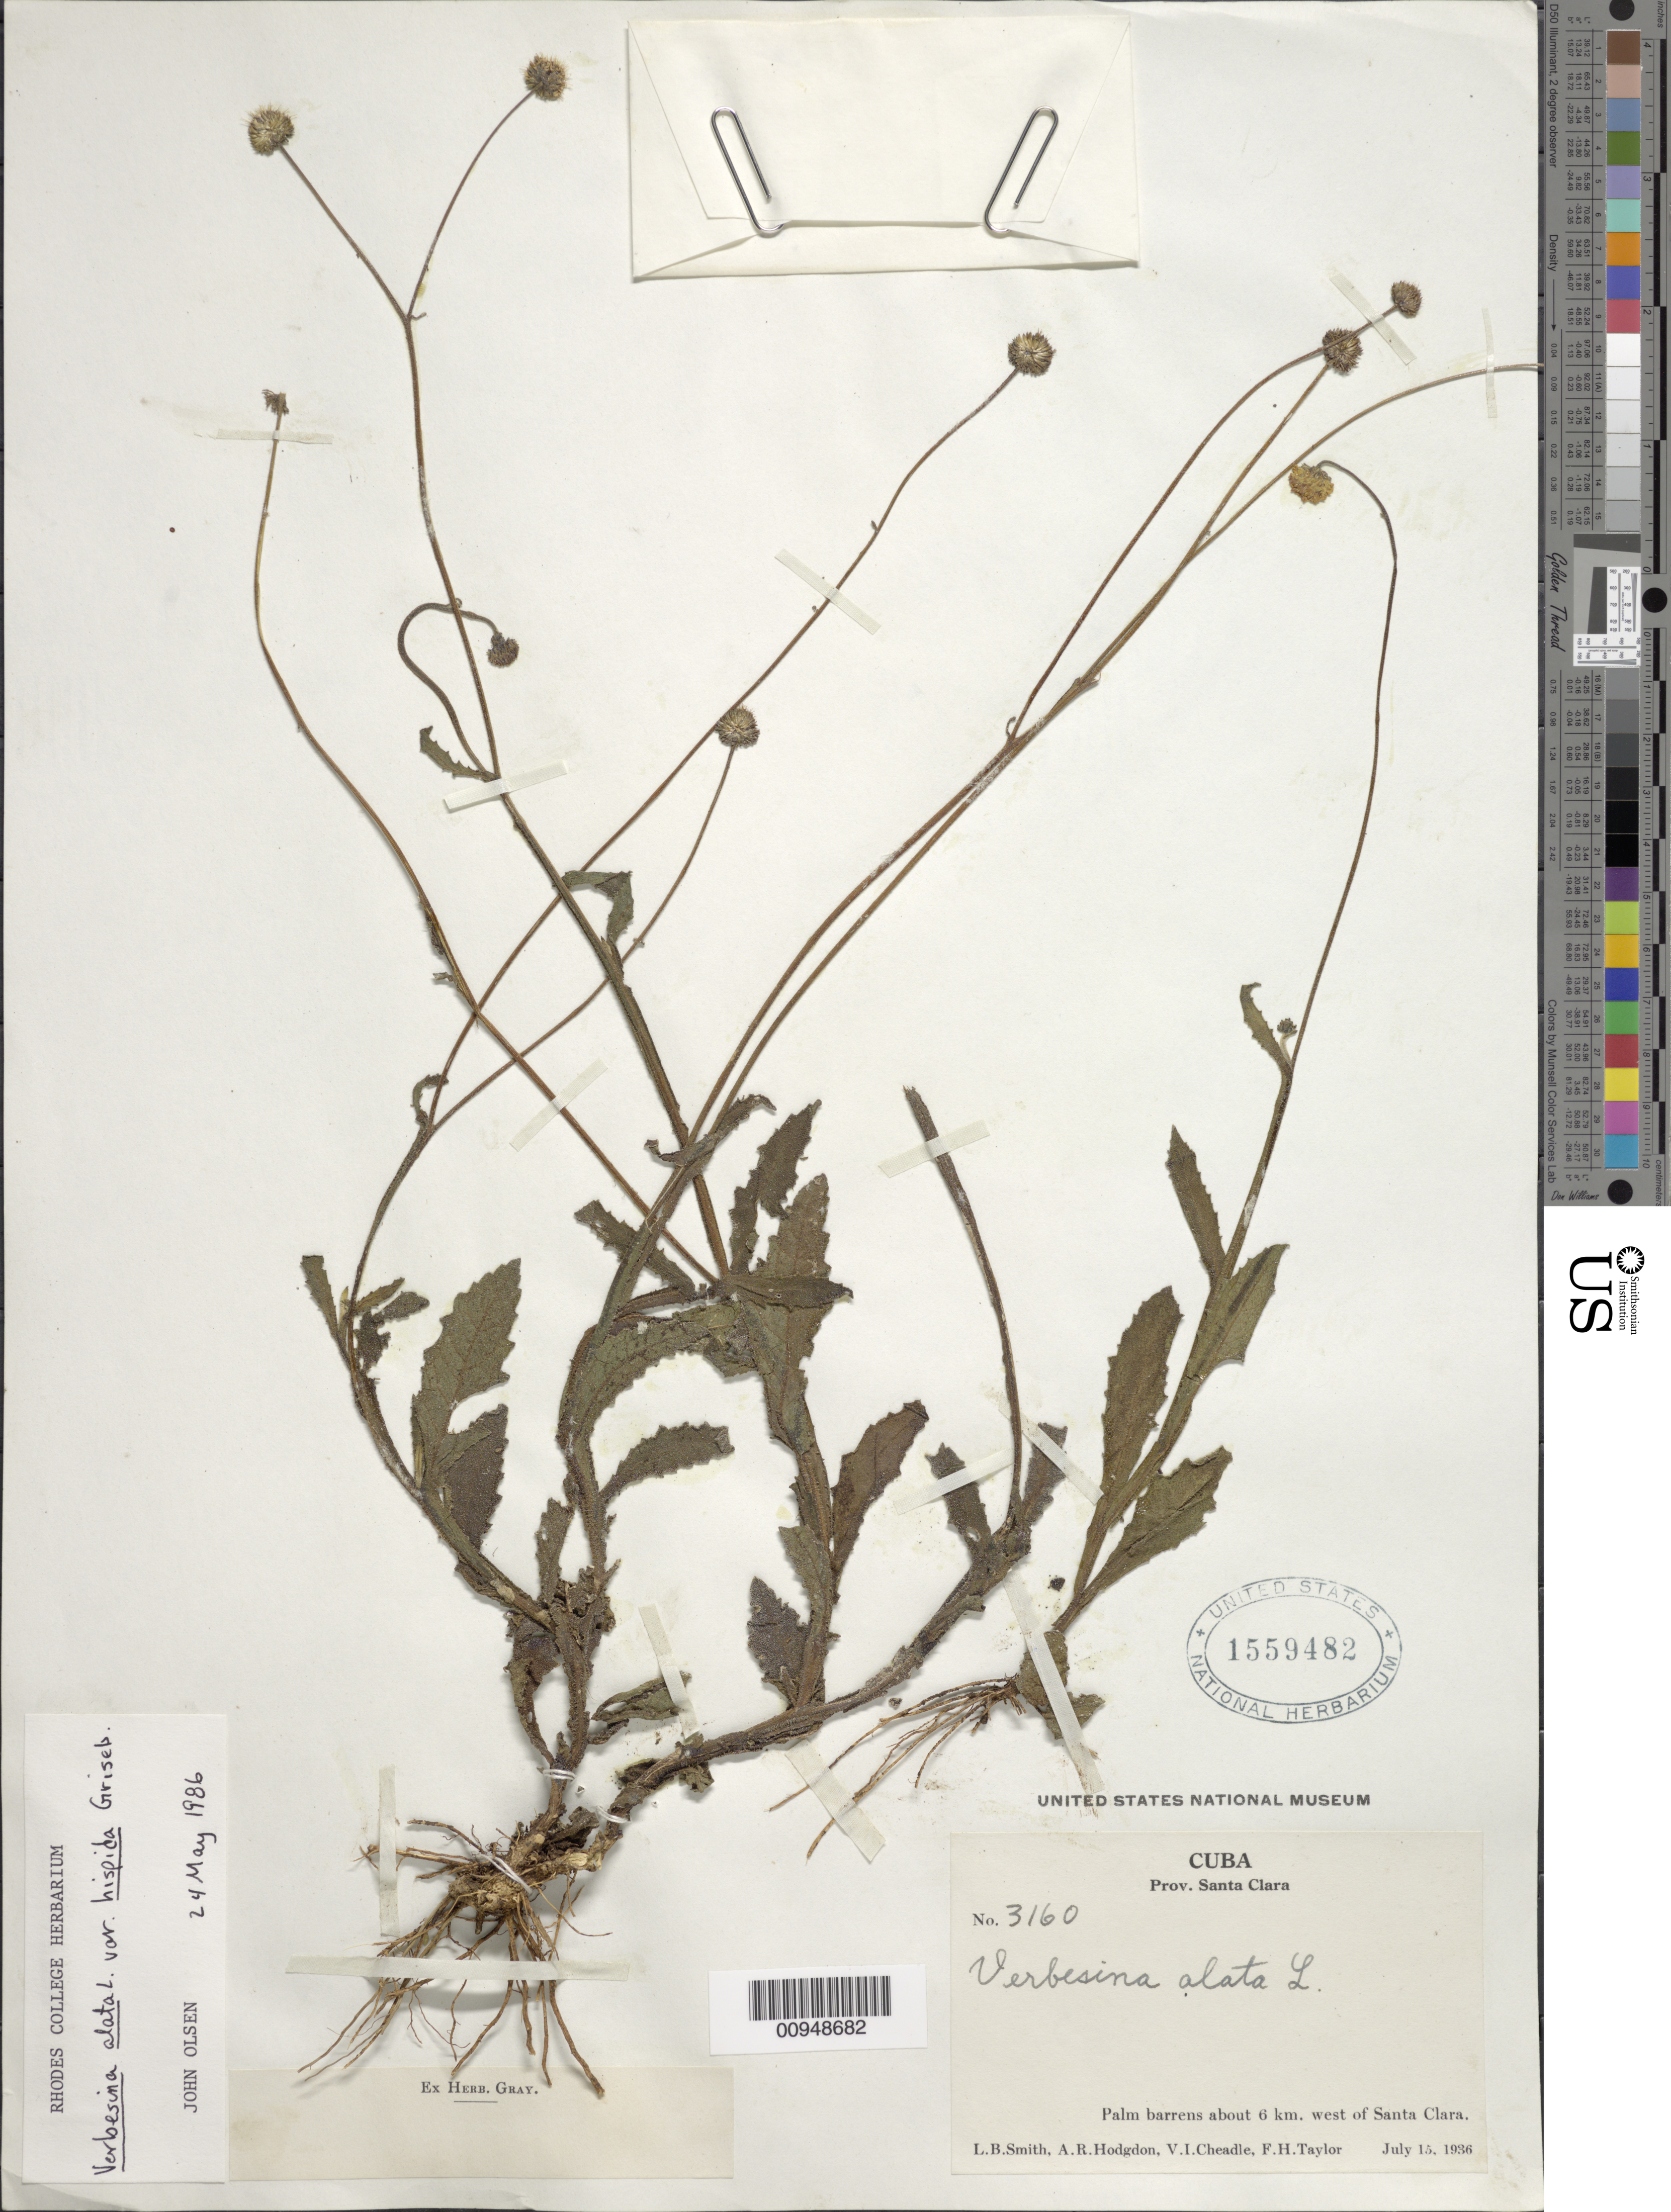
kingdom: Plantae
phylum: Tracheophyta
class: Magnoliopsida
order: Asterales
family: Asteraceae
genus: Verbesina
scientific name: Verbesina alata var. hispida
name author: Griseb.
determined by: Olsen, J.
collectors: L. Smith, A. R. Hodgdon, V. I. Cheadle & F. H. Taylor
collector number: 3160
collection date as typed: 15 Jul 1936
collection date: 1936-07-15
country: Cuba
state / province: Las Villas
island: Cuba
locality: Palm barrens about 6 km W of Santa Clara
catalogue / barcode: US 1559482